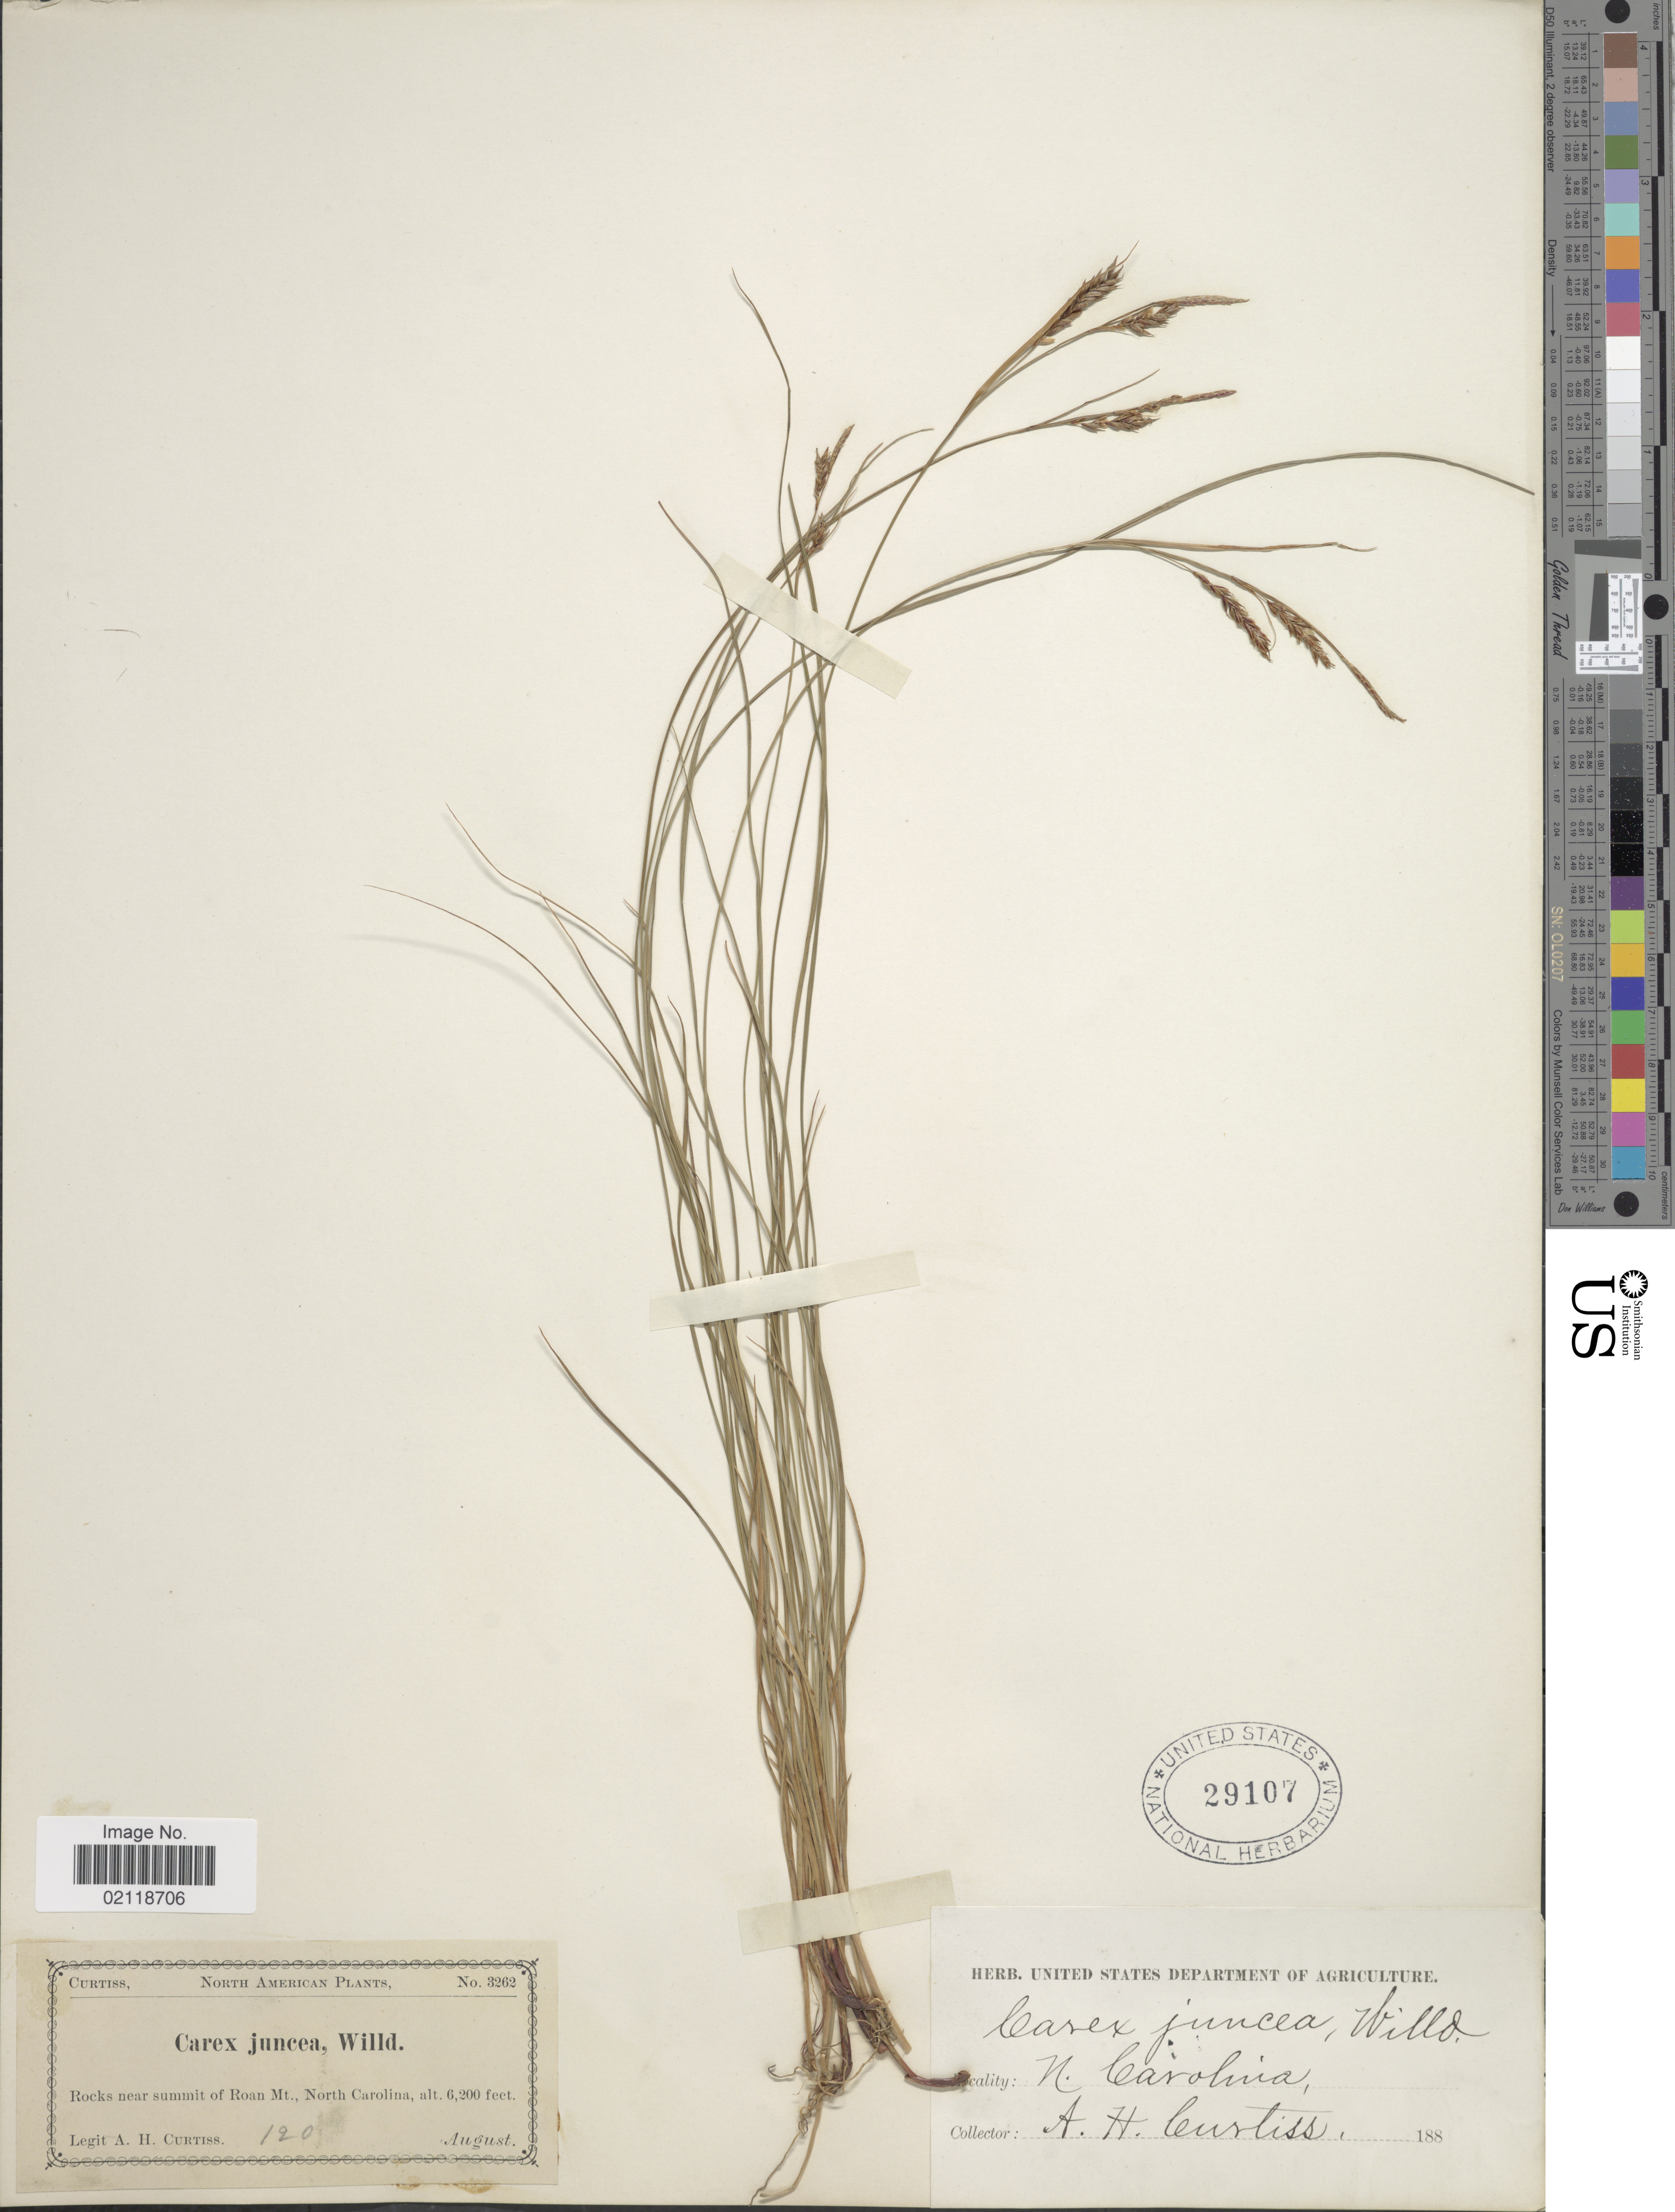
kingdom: Plantae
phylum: Tracheophyta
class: Liliopsida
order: Poales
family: Cyperaceae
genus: Carex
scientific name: Carex misera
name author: Buckley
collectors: A. H. Curtiss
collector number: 3262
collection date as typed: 188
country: United States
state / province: North Carolina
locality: Rocks near summit of Roan Mt.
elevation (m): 1890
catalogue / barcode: US 29107